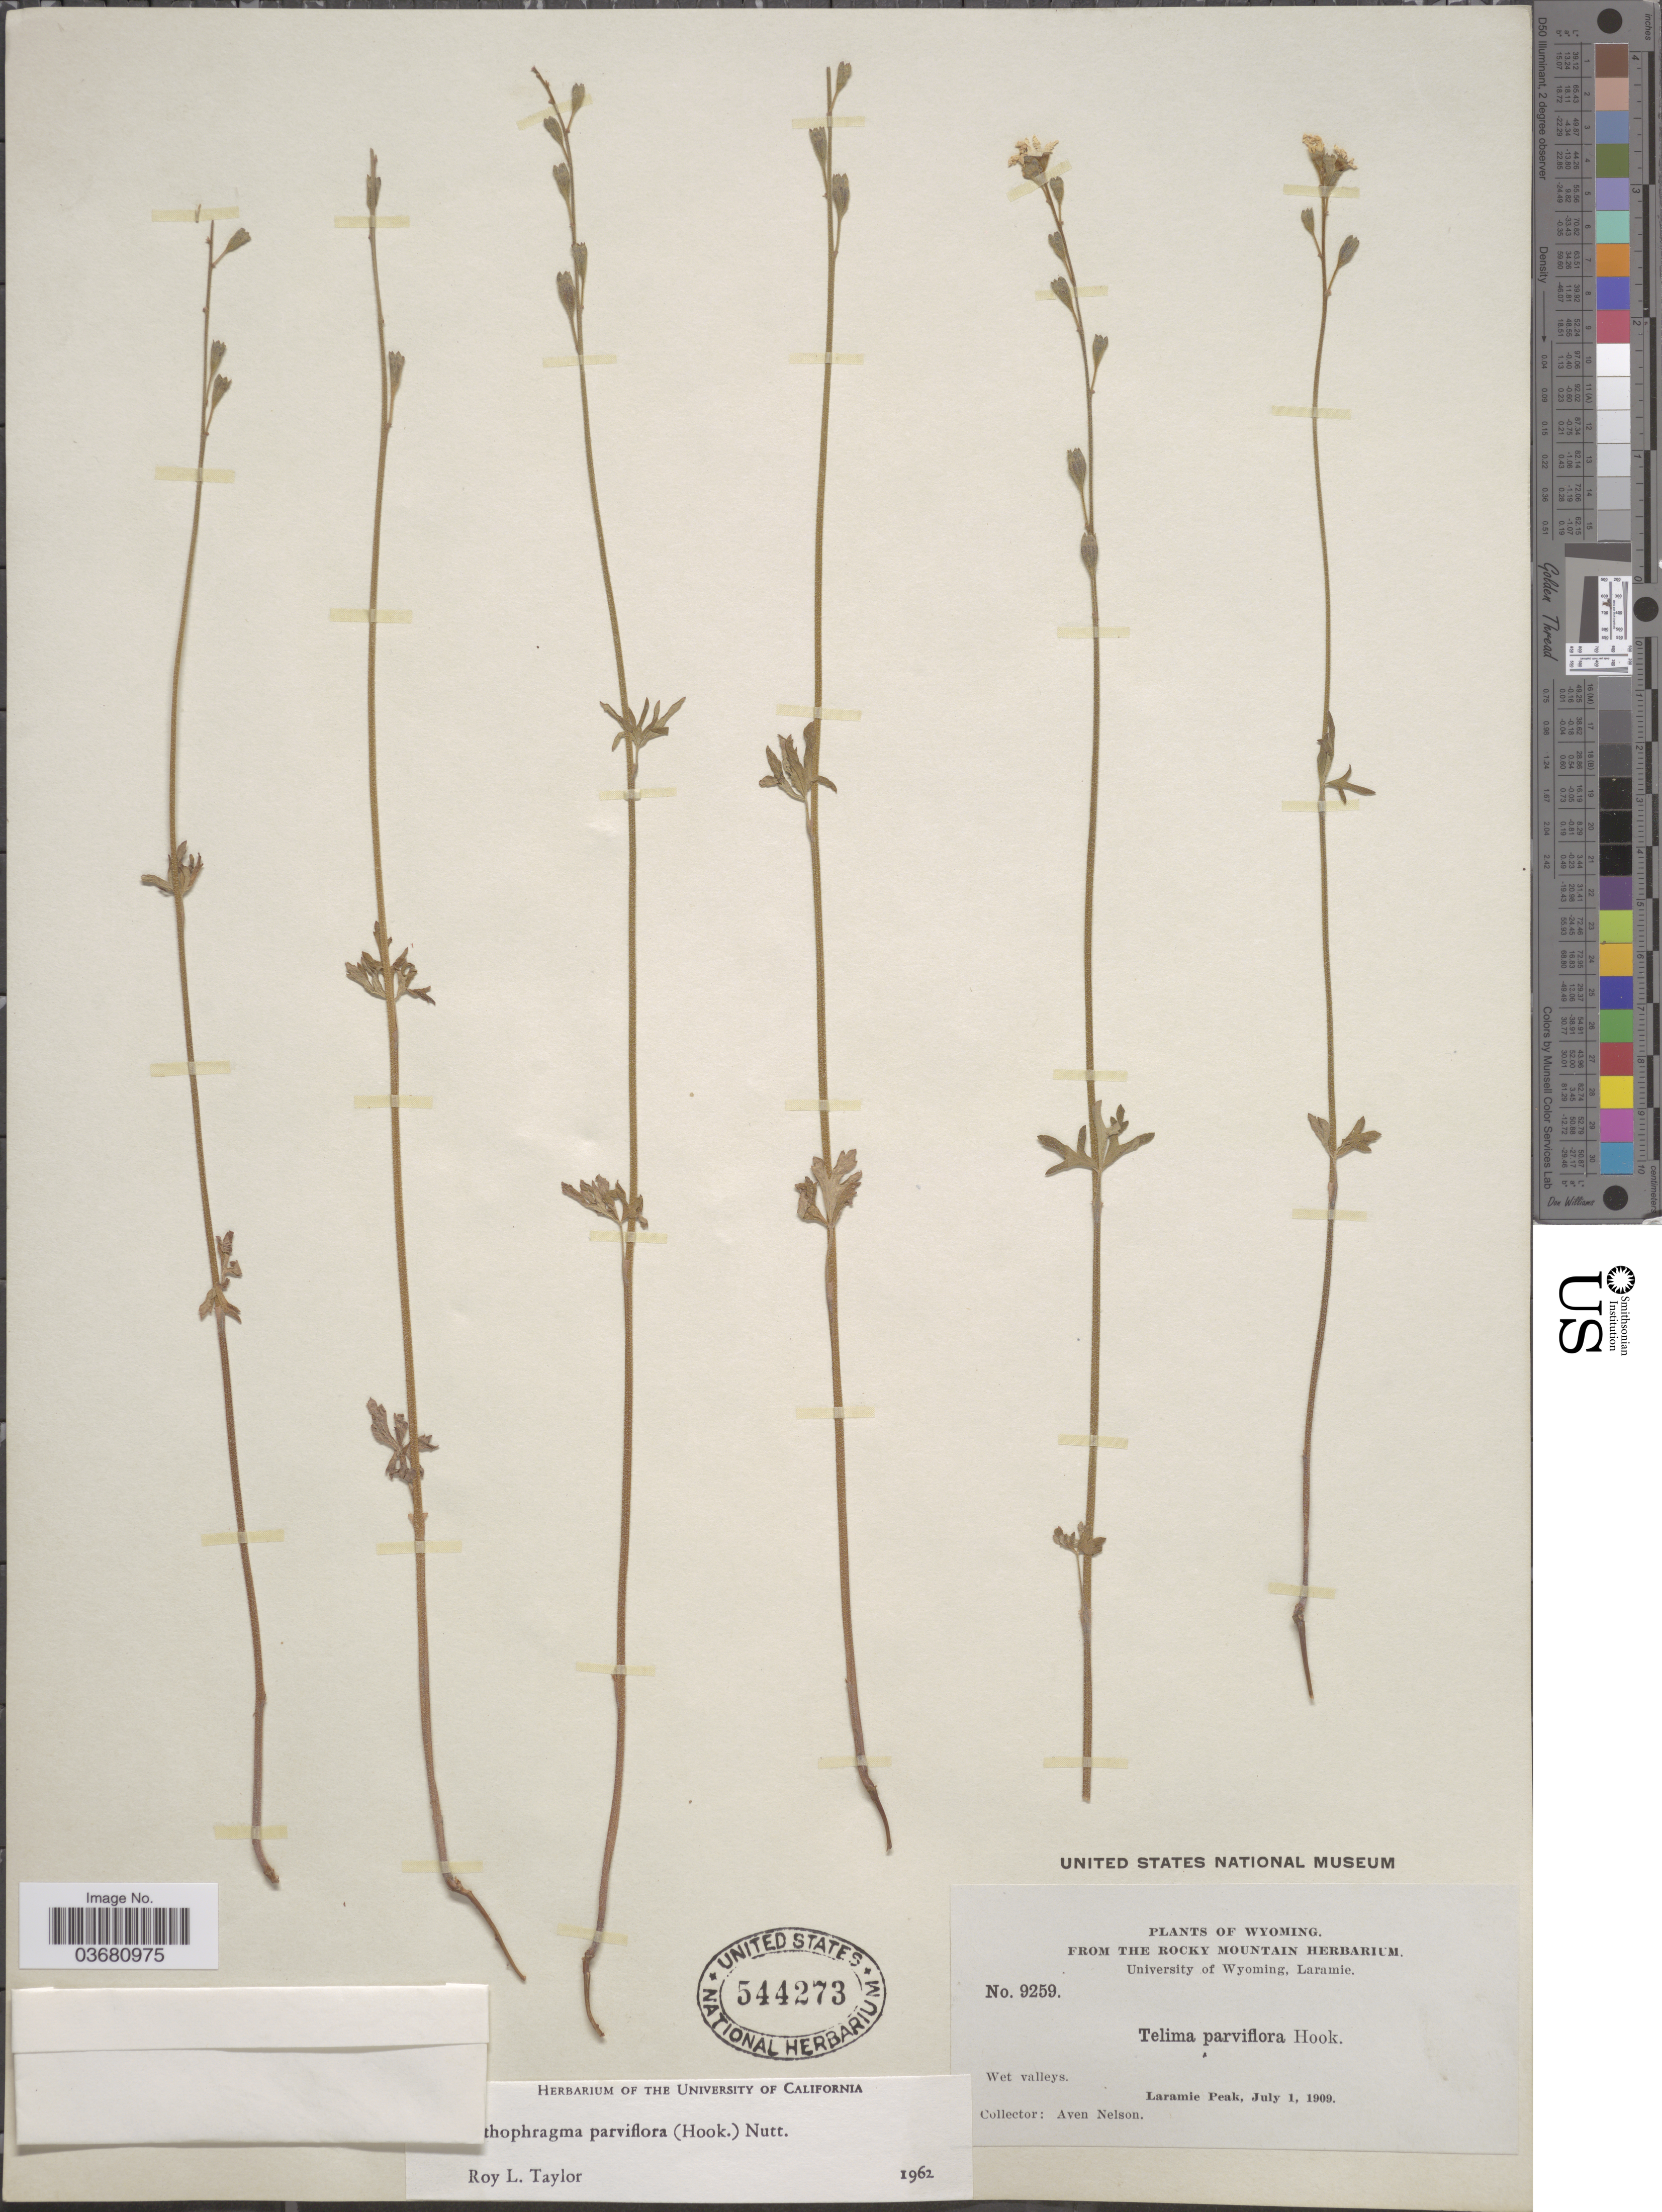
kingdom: Plantae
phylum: Tracheophyta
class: Magnoliopsida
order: Saxifragales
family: Saxifragaceae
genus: Lithophragma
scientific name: Lithophragma parviflorum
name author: (Hook.) Nutt.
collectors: A. Nelson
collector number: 9259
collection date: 1909-07-01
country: United States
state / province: Wyoming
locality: Wet valleys. Laramie Peak.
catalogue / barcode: US 544273